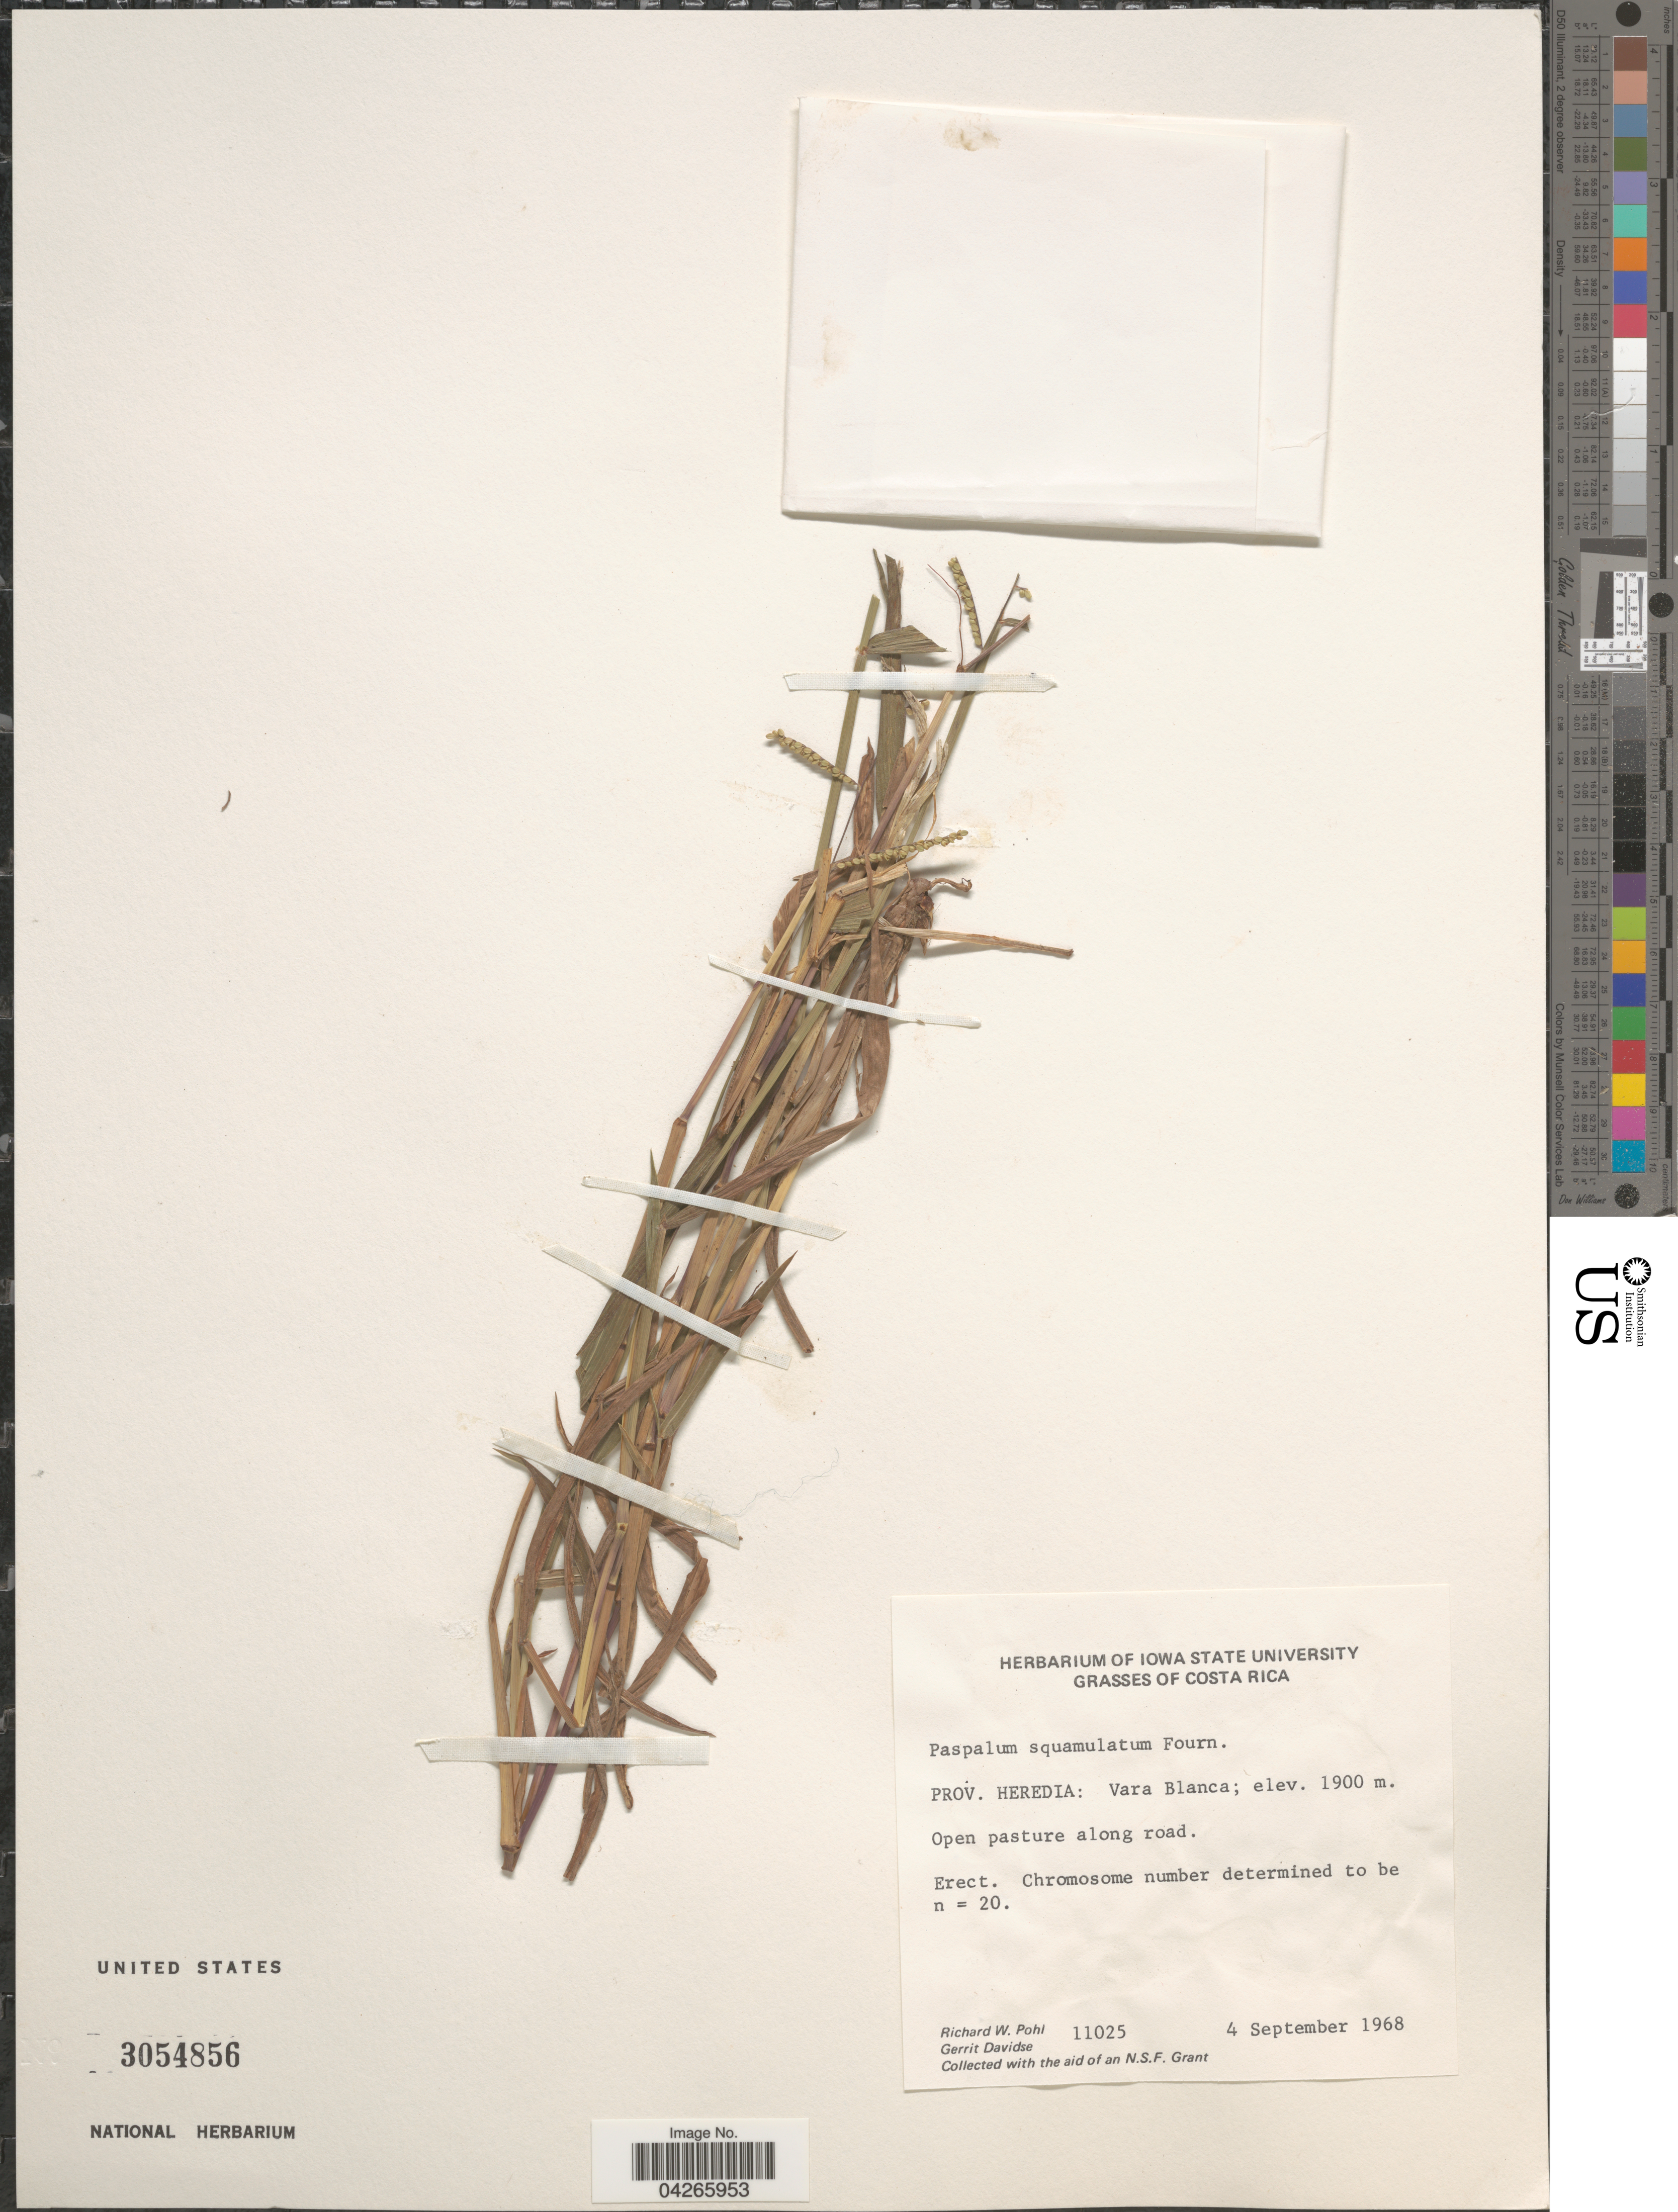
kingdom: Plantae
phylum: Tracheophyta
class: Liliopsida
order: Poales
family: Poaceae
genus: Paspalum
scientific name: Paspalum squamulatum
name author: E. Fourn.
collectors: R. W. Pohl & G. Davidse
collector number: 11025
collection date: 1968-09-04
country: Costa Rica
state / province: Heredia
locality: Vara Blanca.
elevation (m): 1900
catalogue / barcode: US 3054856